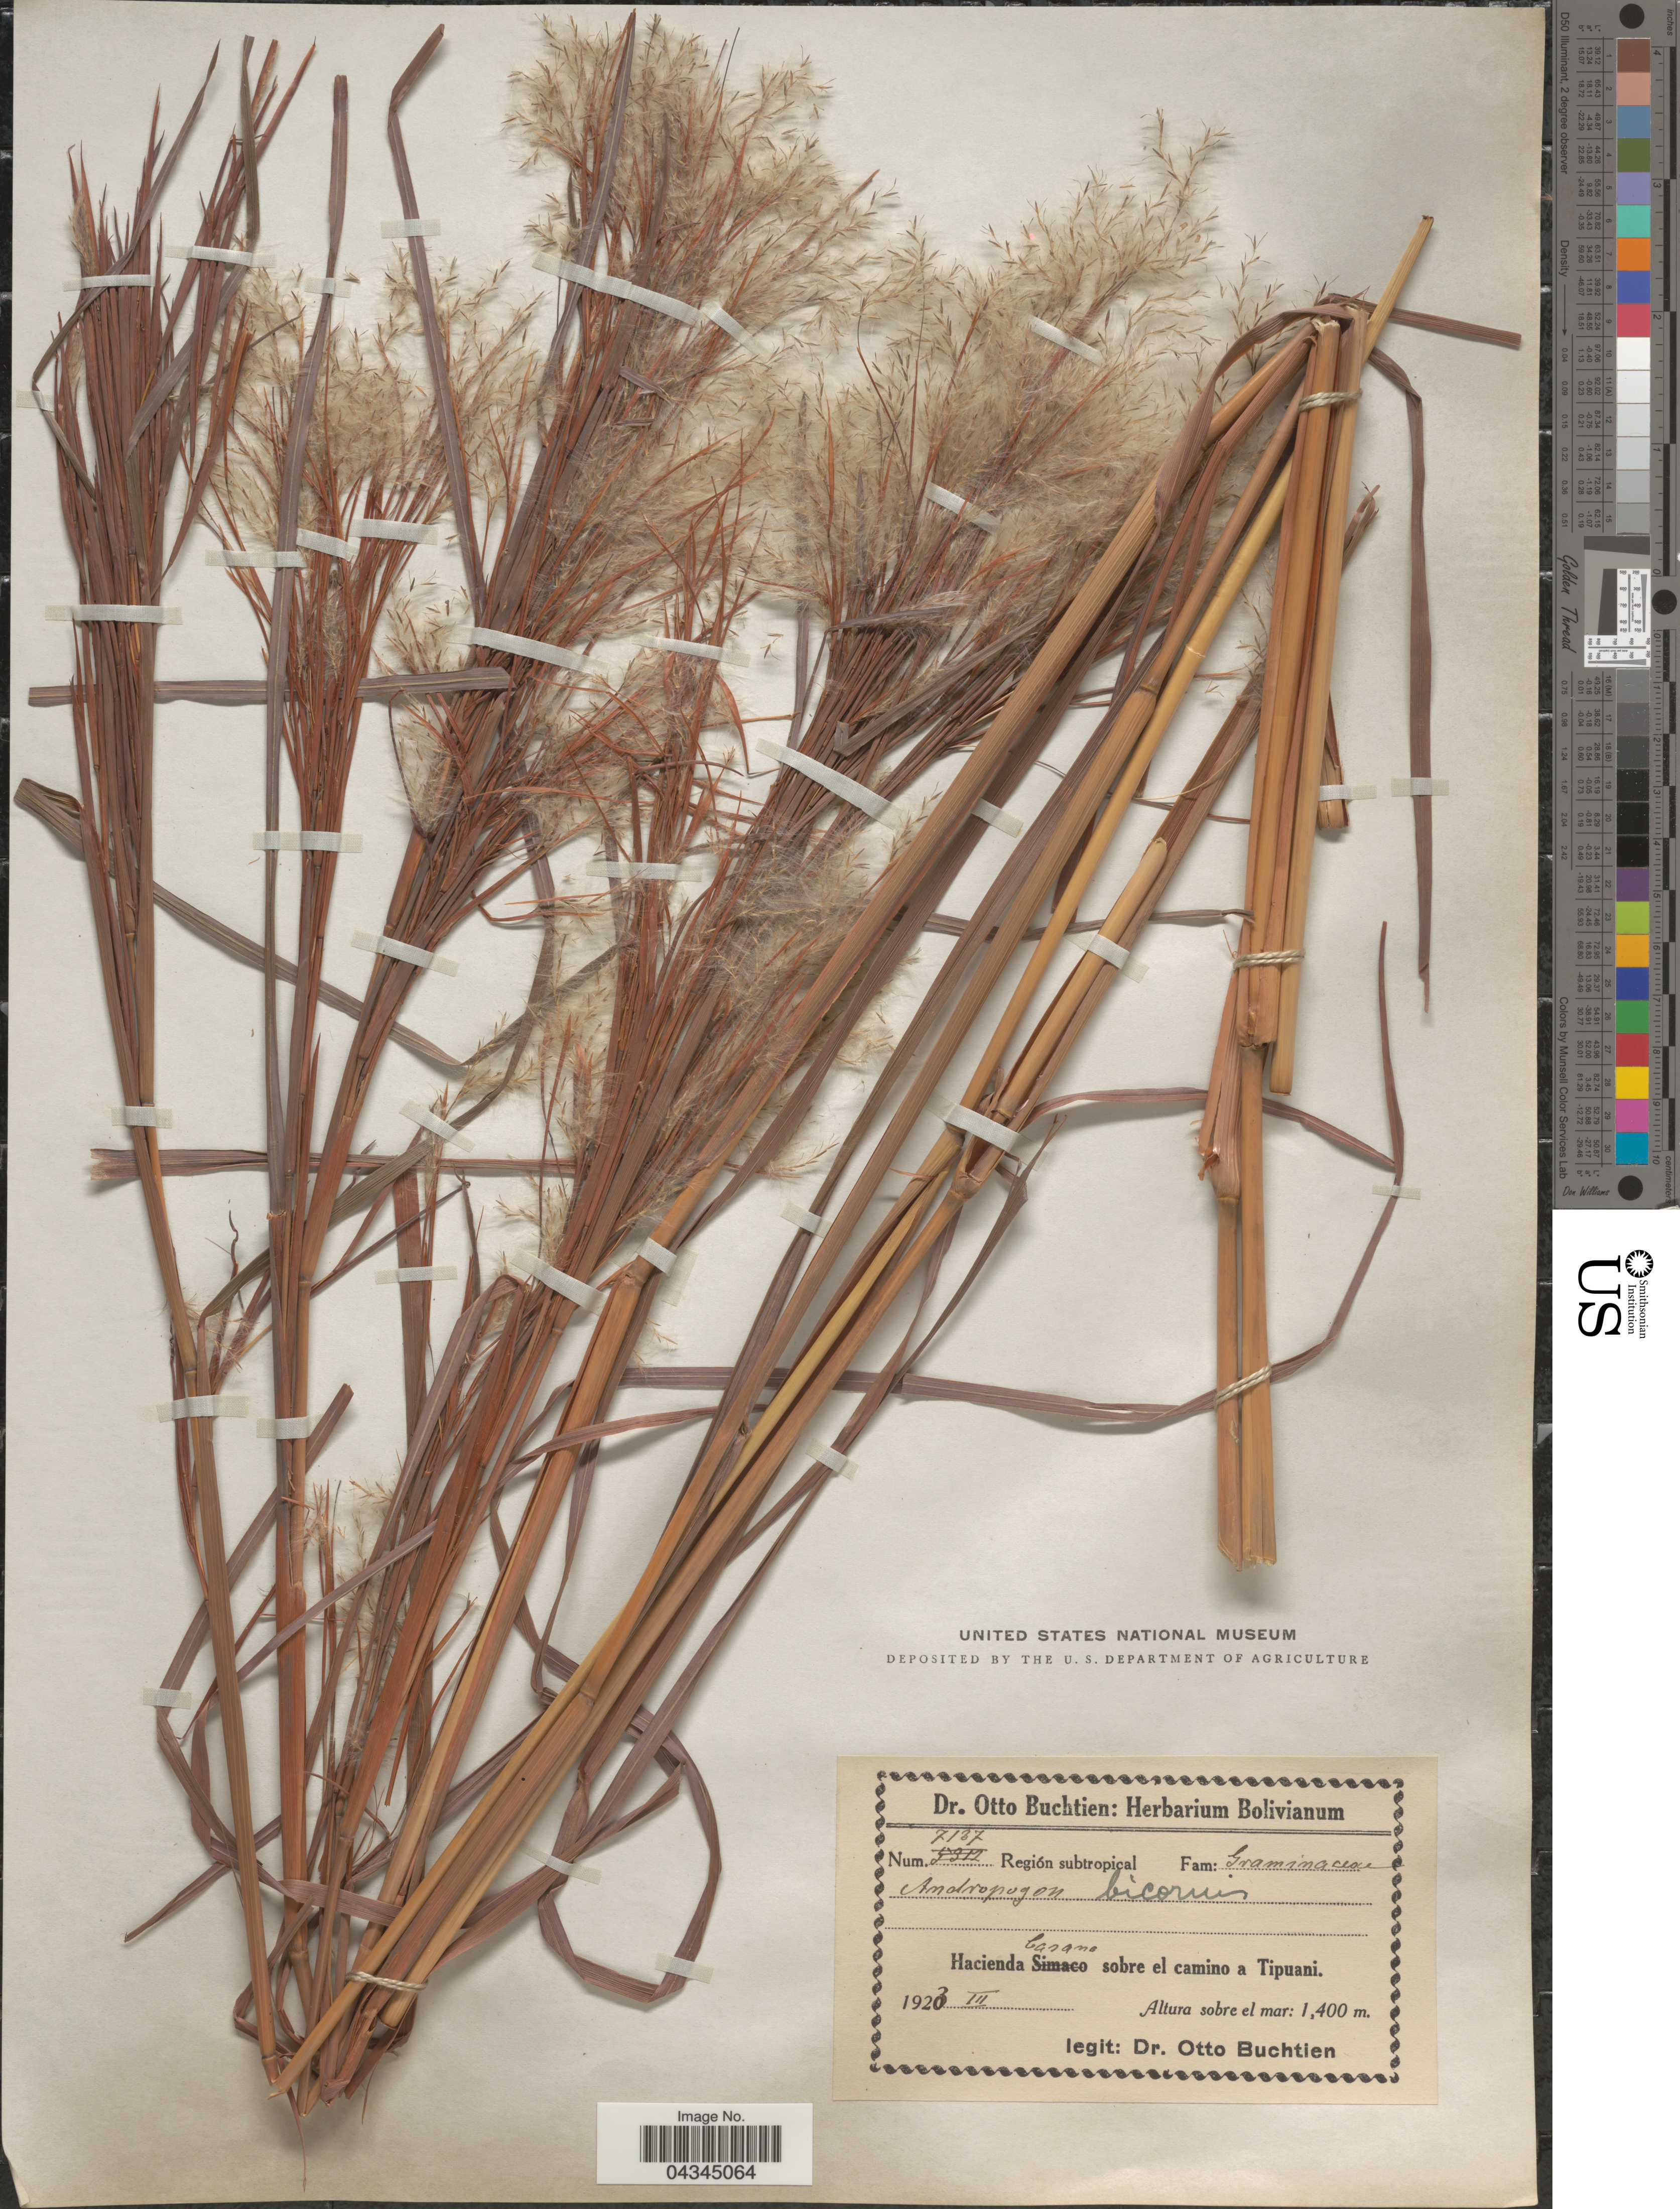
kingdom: Plantae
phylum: Tracheophyta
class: Liliopsida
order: Poales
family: Poaceae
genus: Andropogon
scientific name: Andropogon bicornis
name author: L.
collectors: O. Buchtien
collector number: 7137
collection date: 1923-03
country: Bolivia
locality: Región subtropical. Hacienda Casana sobre el camino a Tipuani.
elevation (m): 1400